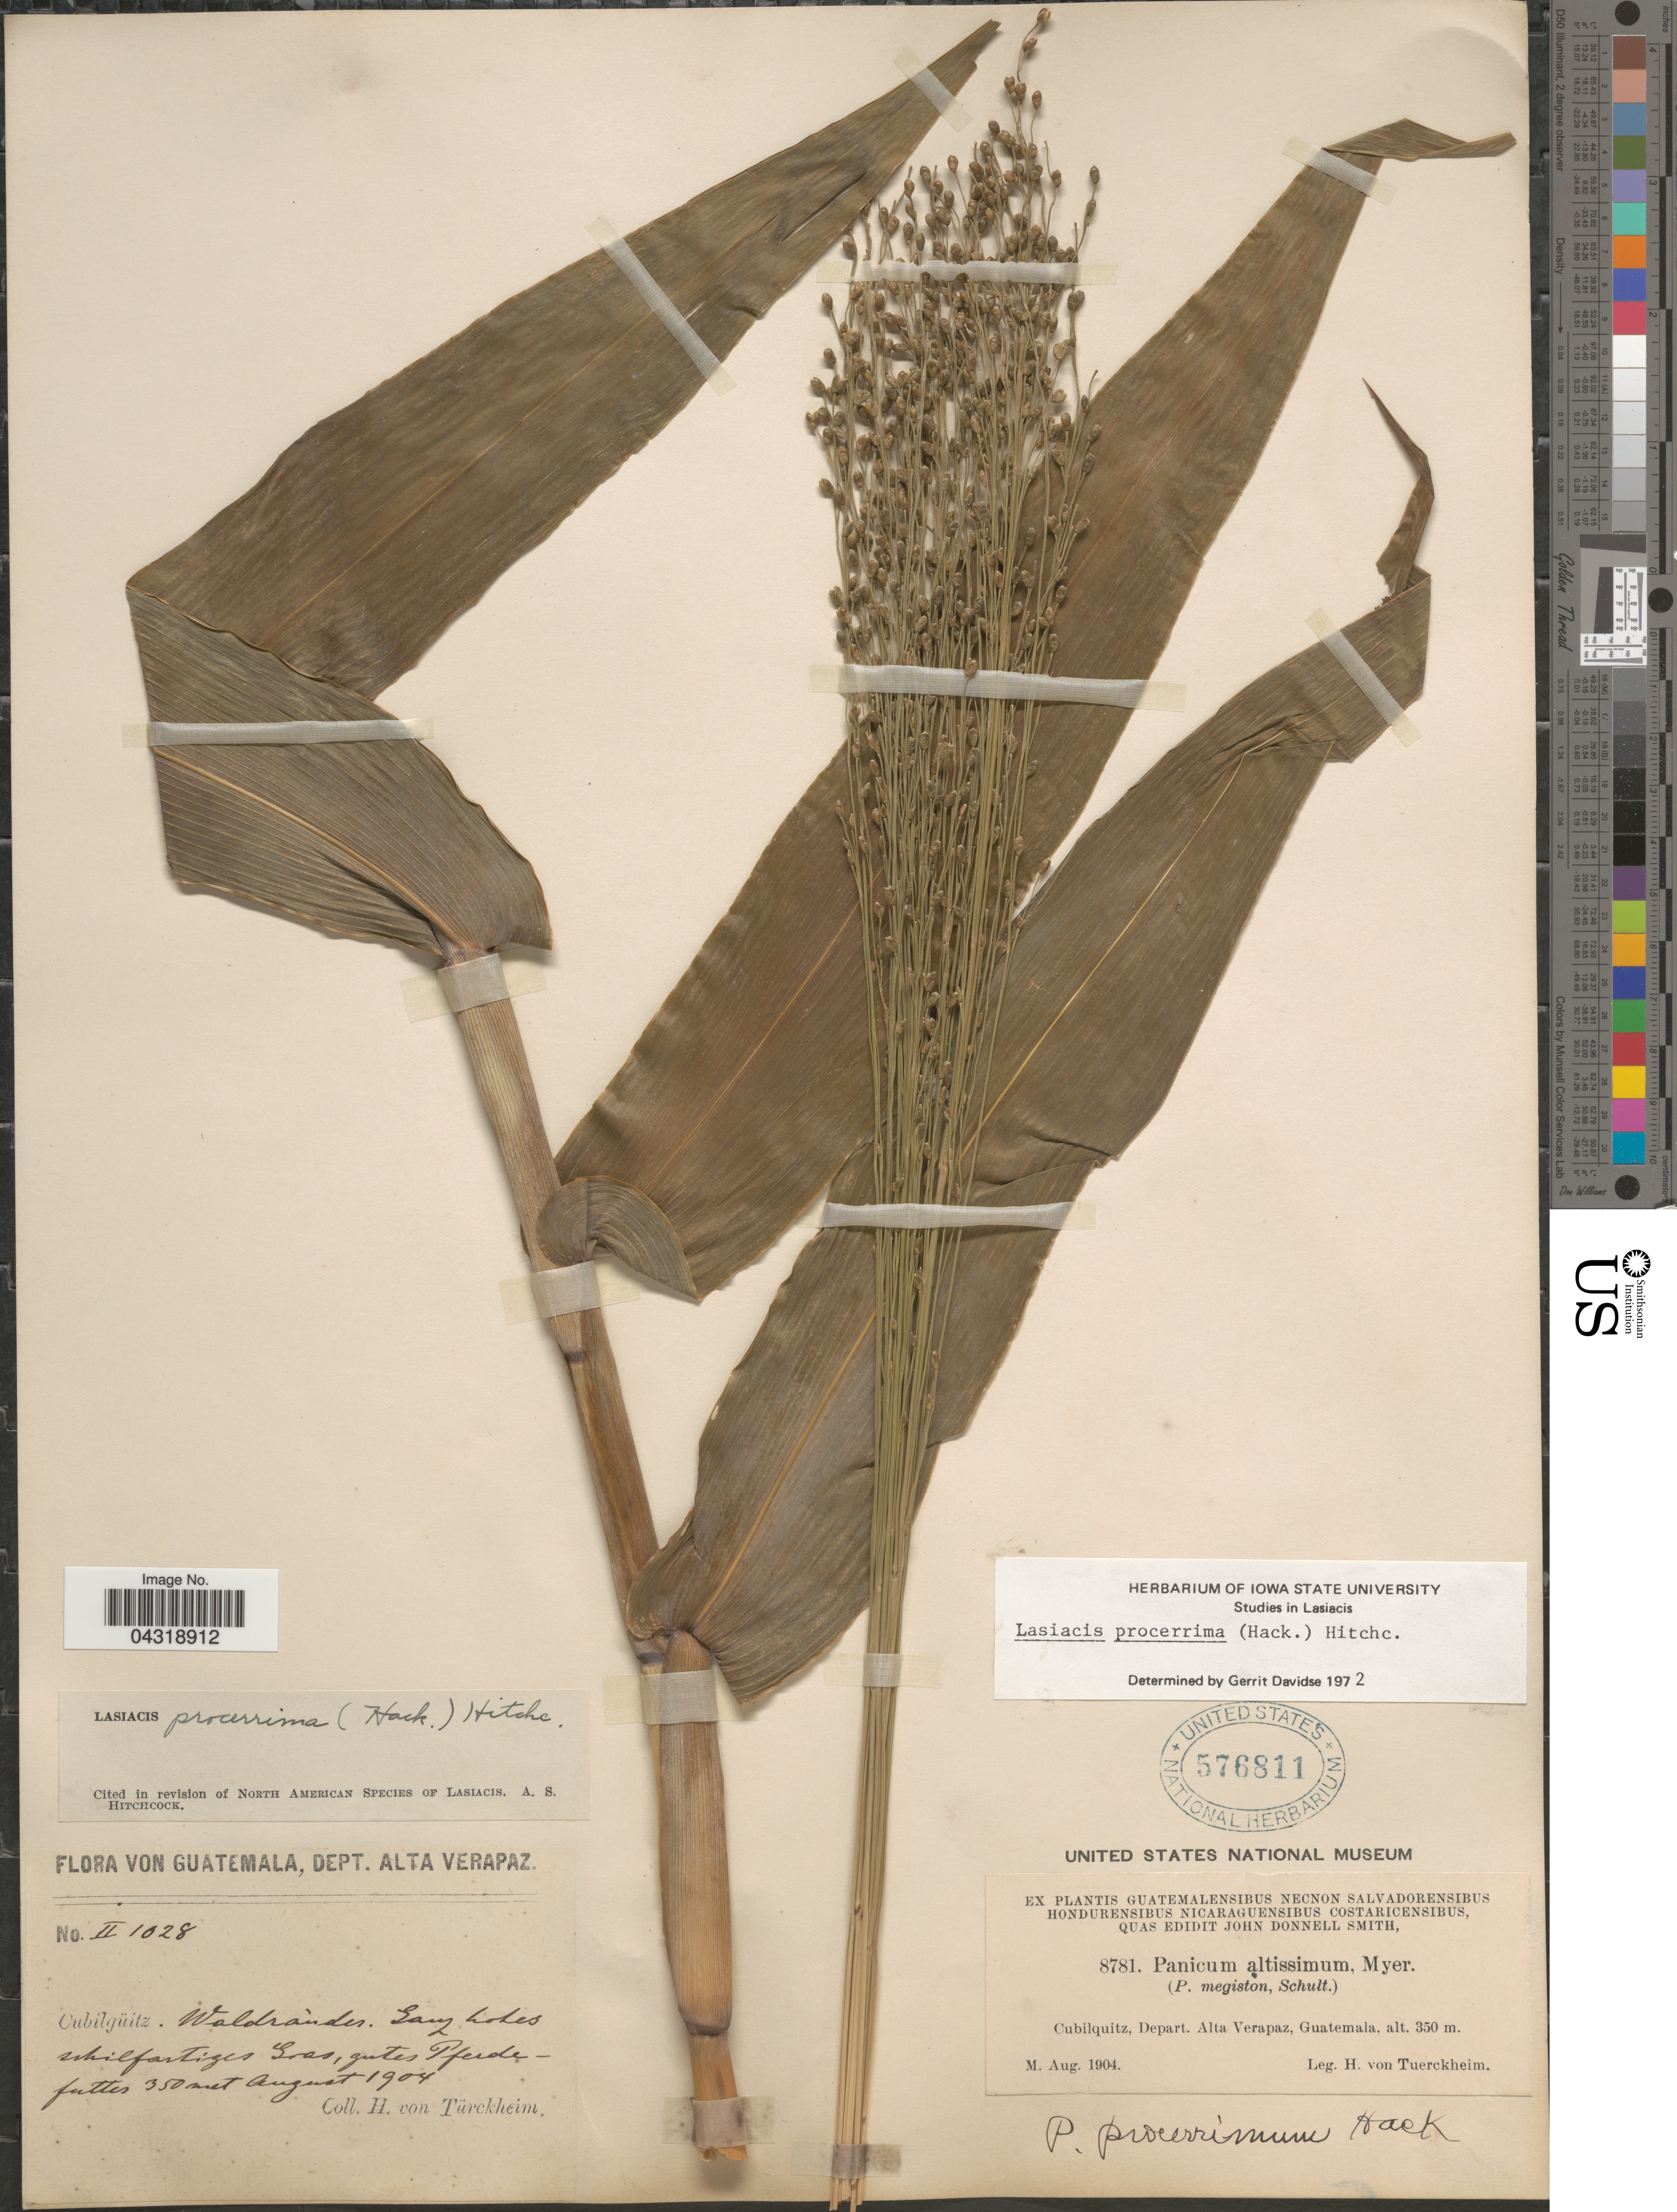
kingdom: Plantae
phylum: Tracheophyta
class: Liliopsida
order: Poales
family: Poaceae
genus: Lasiacis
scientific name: Lasiacis procerrima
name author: (Hack.) Hitchc.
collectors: H. von Türckheim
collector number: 8781/II1028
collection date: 1904-08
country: Guatemala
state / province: Alta Verapaz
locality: Cubilquitz, Depart. Alta Verapaz.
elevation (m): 350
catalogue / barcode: US 576811